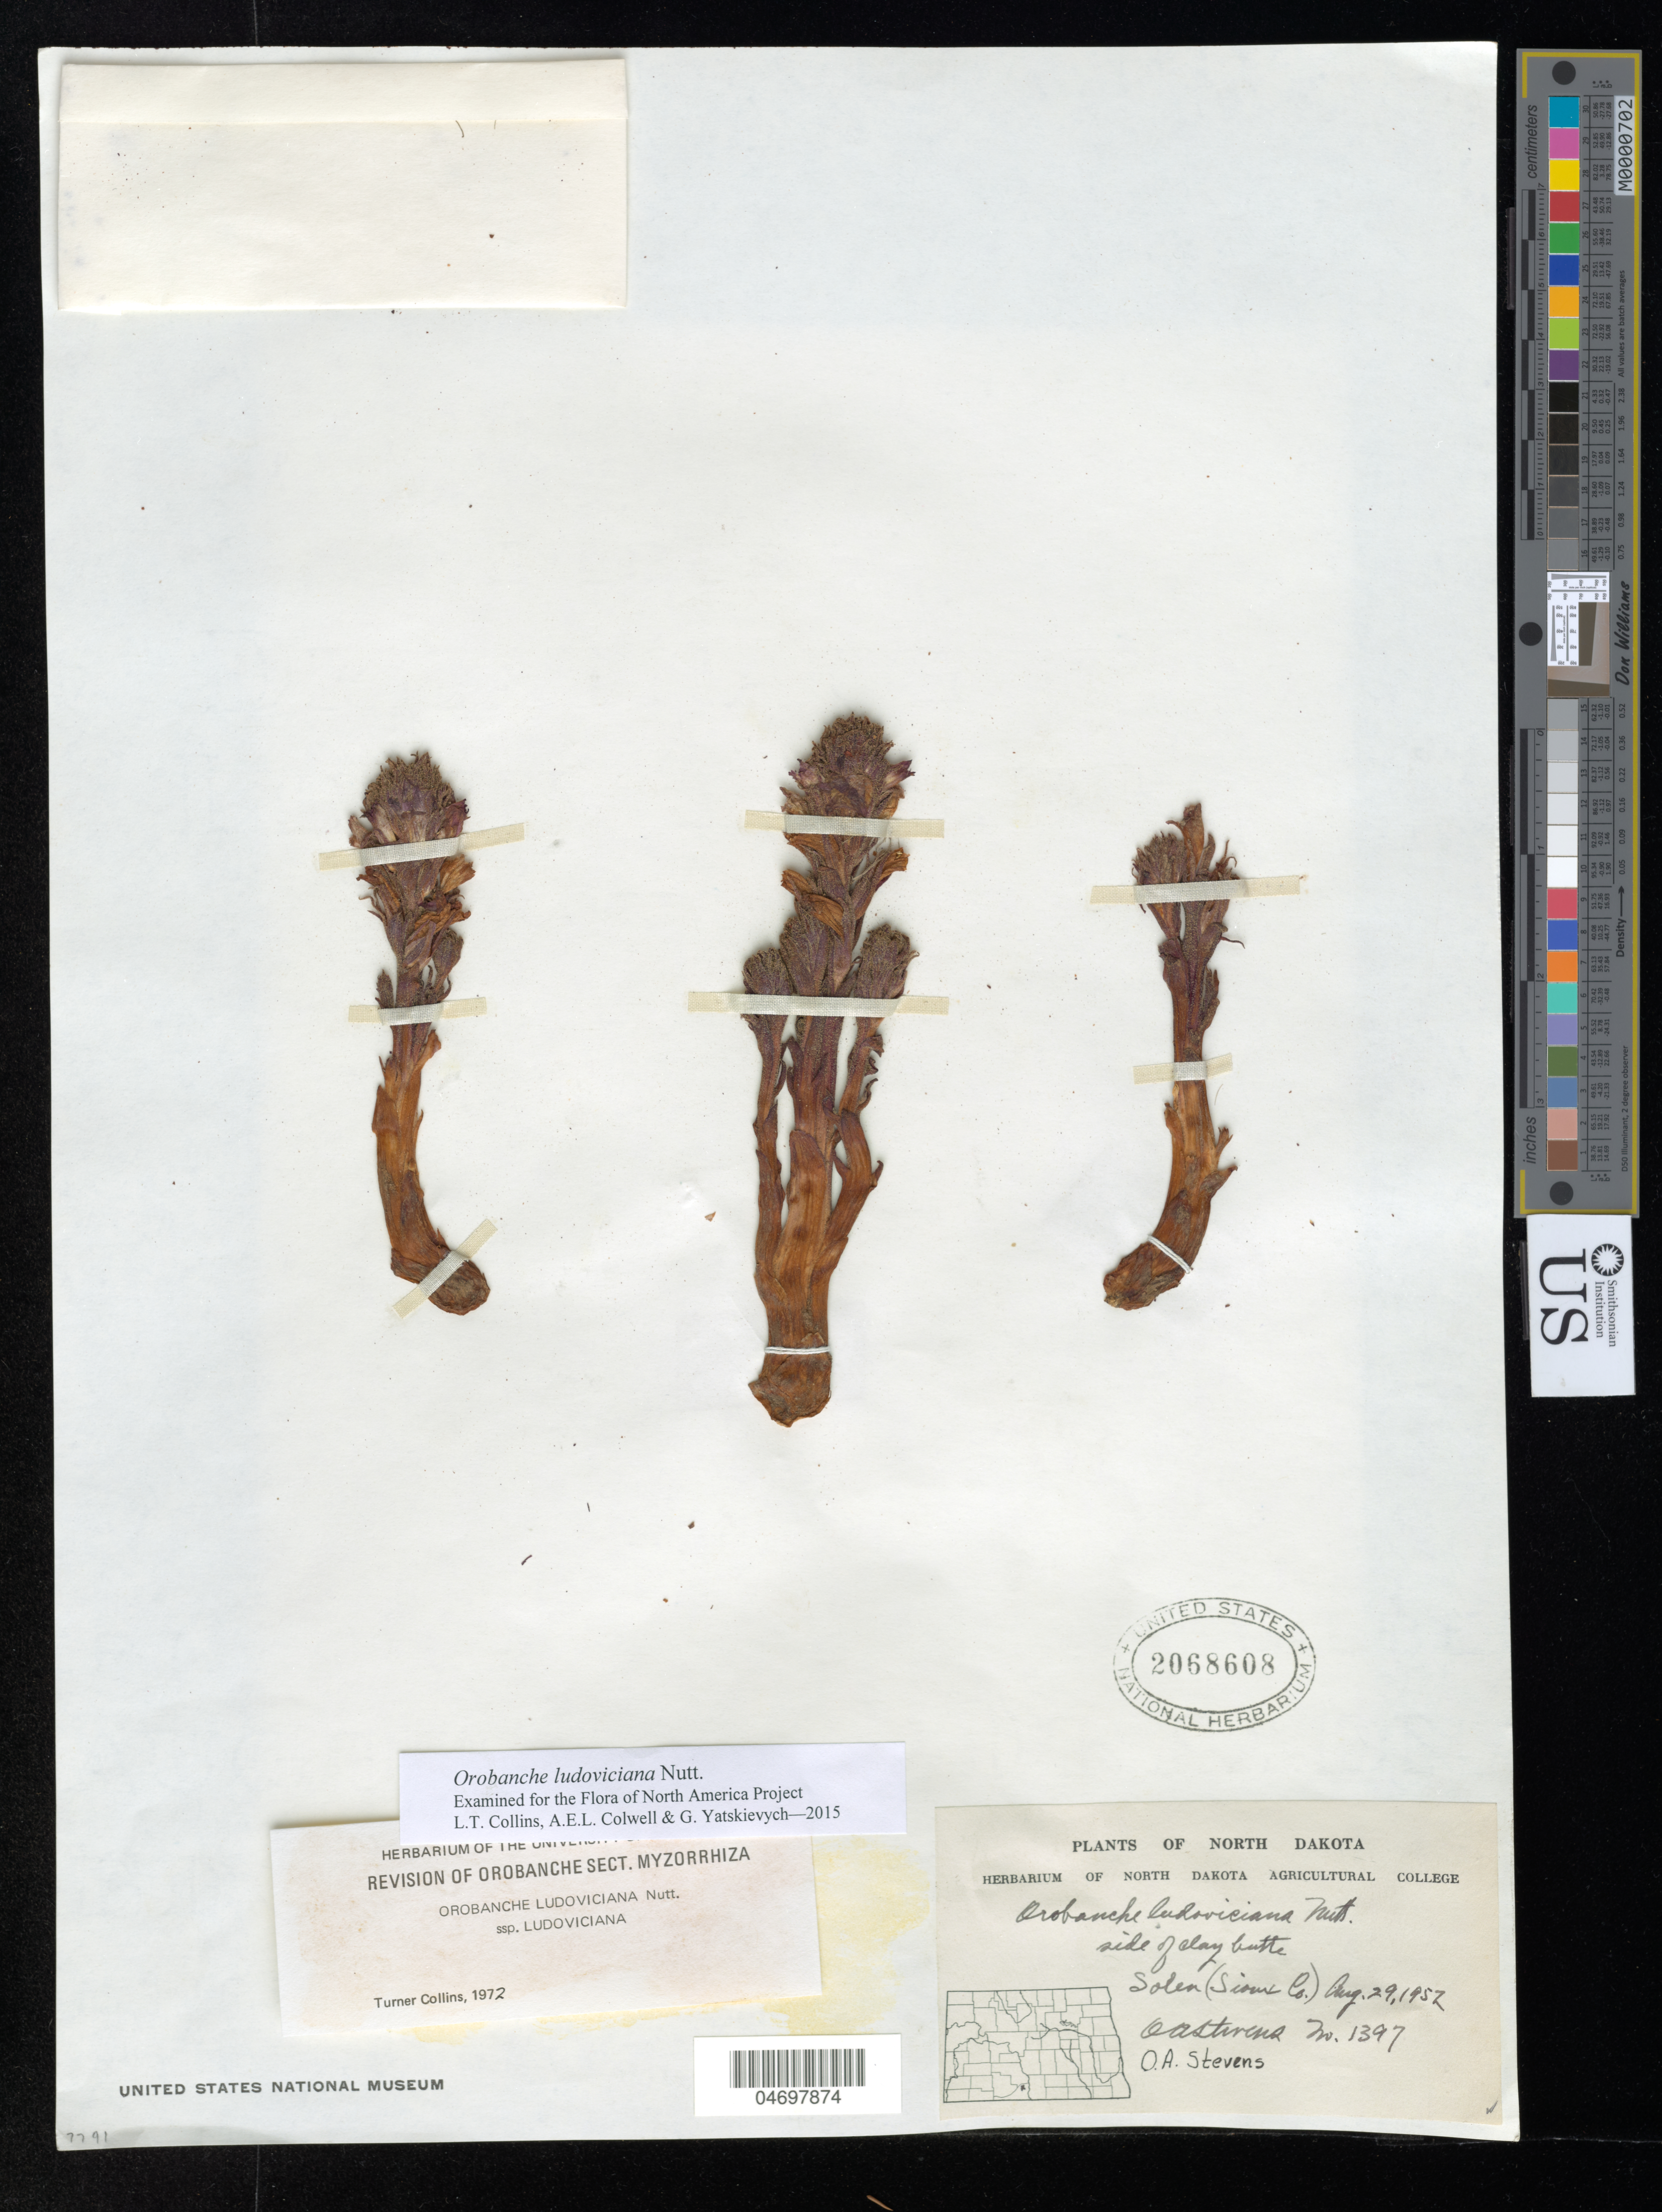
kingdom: Plantae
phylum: Tracheophyta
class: Magnoliopsida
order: Lamiales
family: Orobanchaceae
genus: Orobanche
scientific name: Orobanche ludoviciana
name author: Nutt.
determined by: Collins, L. T.; Colwell, A. E.; Yatskievych, G. A.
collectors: O. A. Stevens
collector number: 1397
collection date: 1952-08-29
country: United States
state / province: North Dakota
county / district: Sioux Co.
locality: Solen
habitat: Side of clay butt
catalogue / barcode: US 2068608